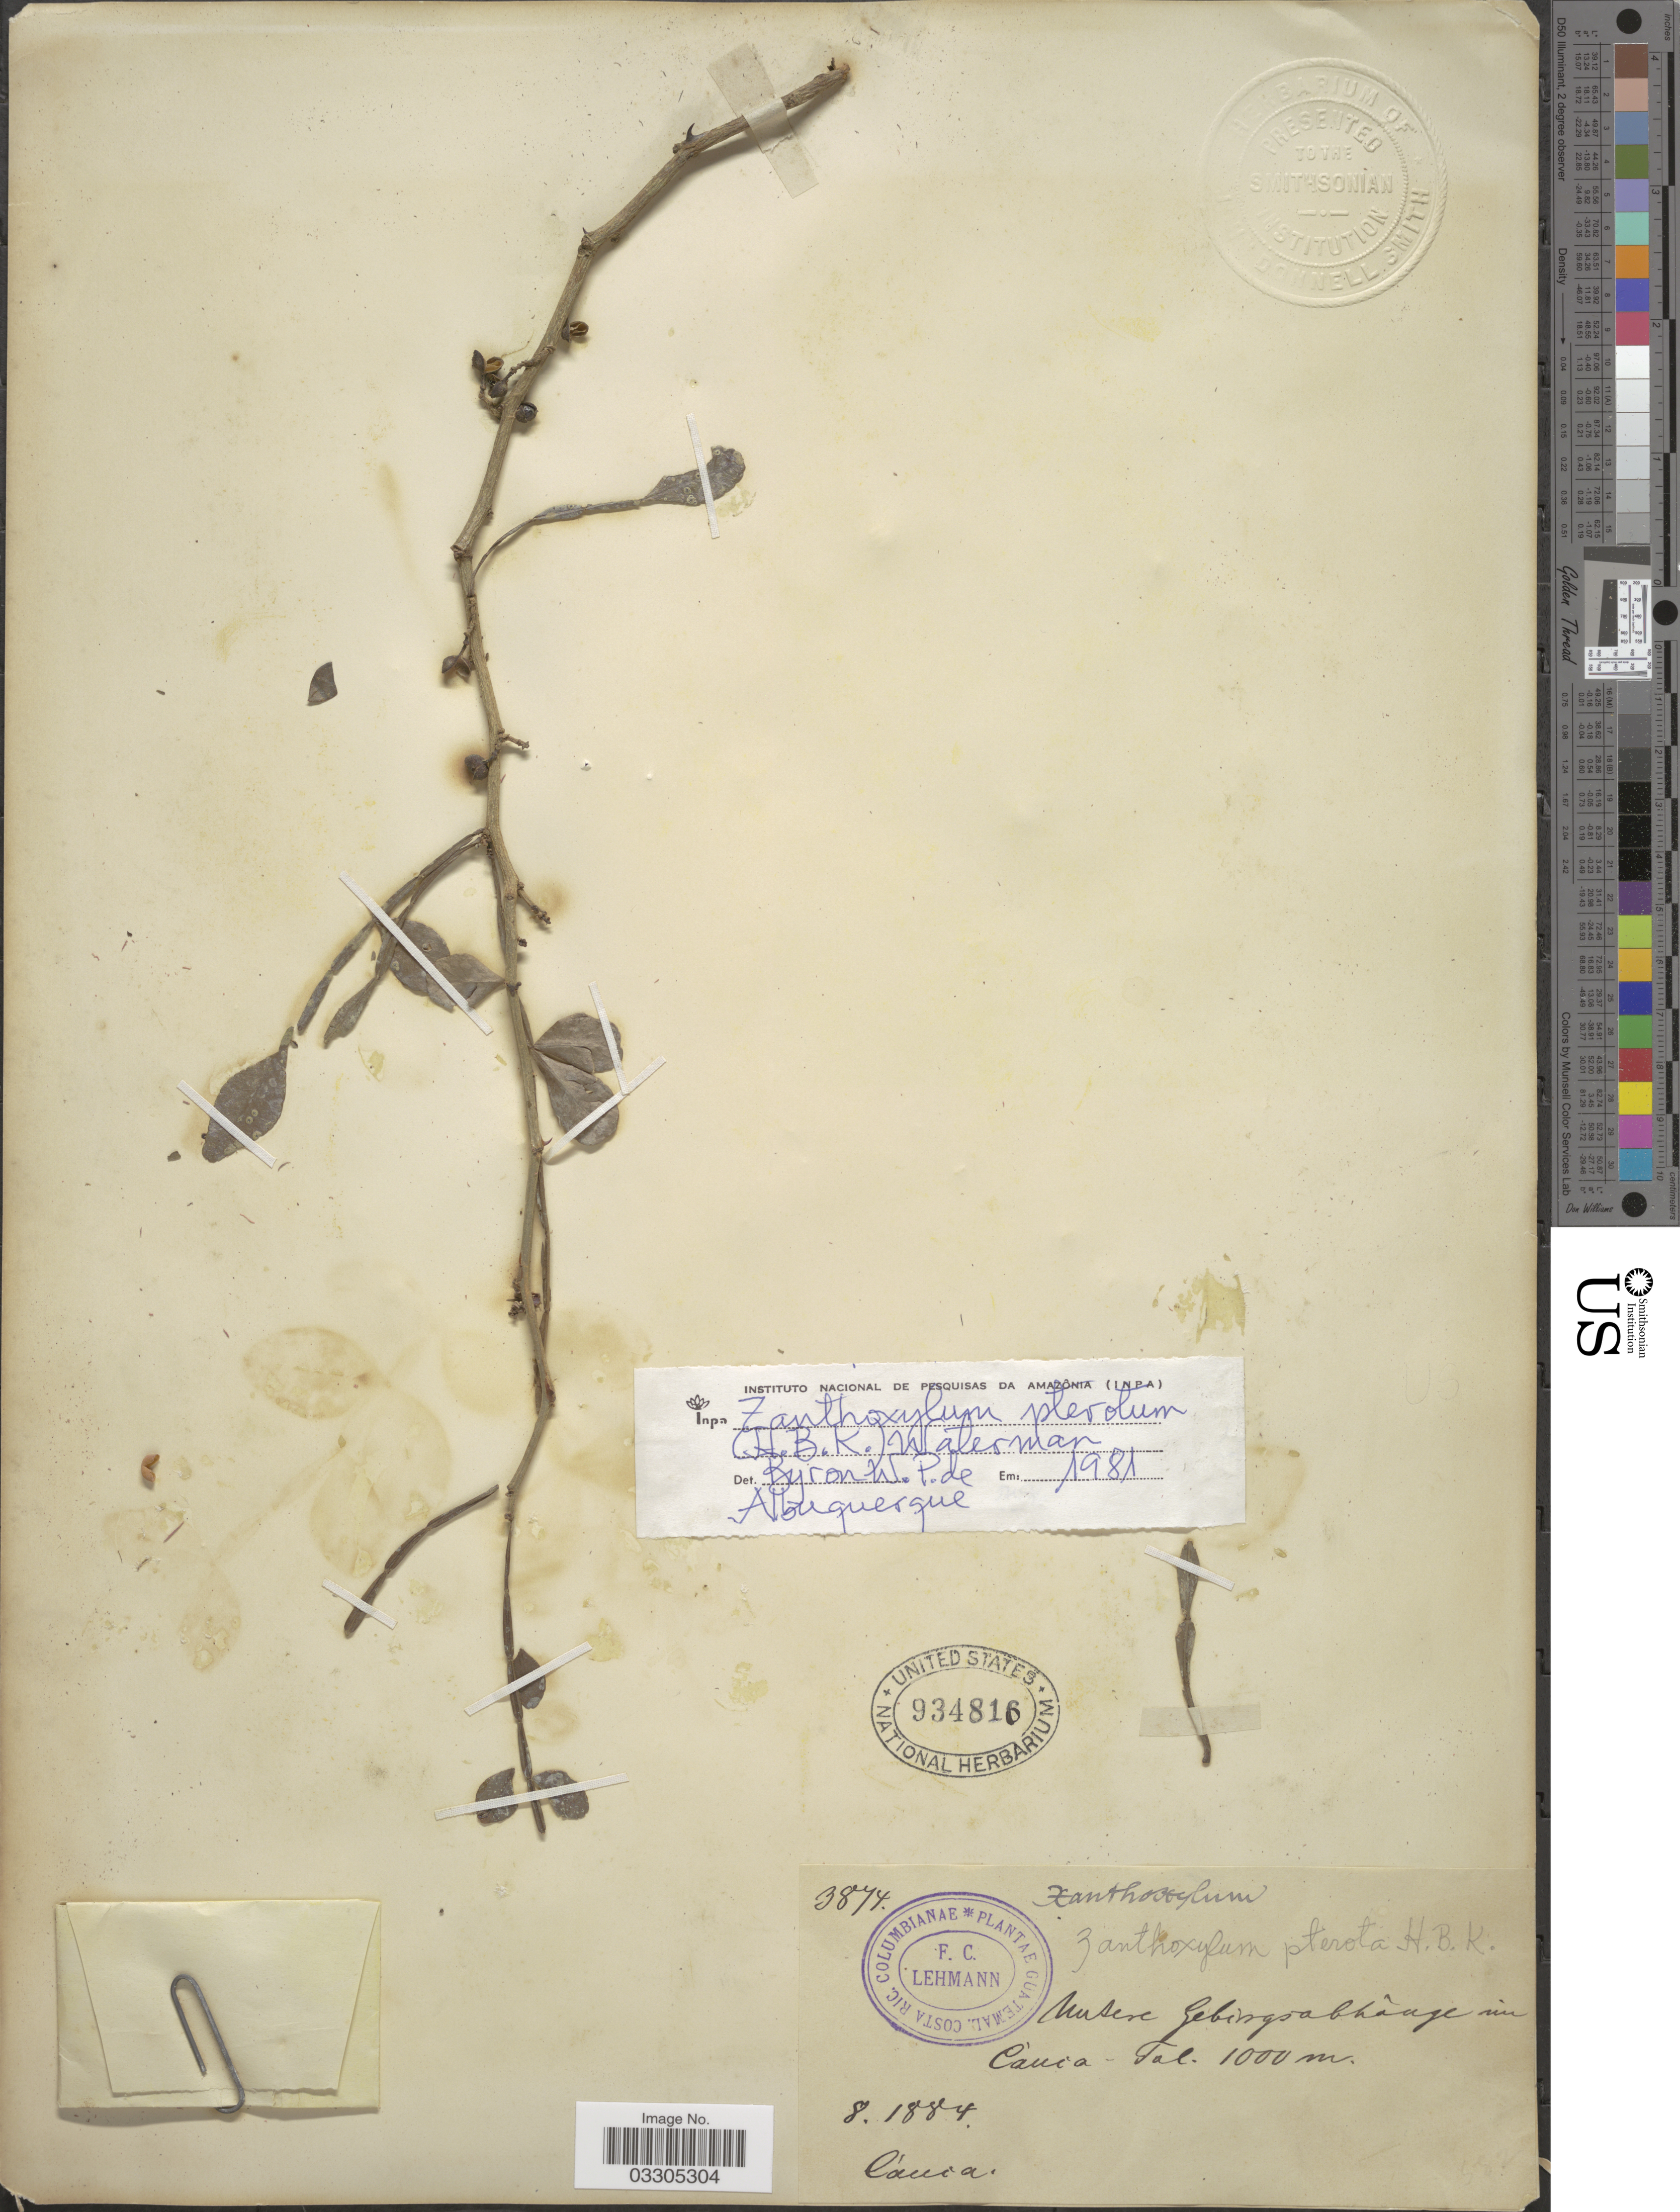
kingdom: Plantae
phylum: Tracheophyta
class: Magnoliopsida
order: Sapindales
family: Rutaceae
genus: Zanthoxylum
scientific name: Zanthoxylum fagara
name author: (L.) Sarg.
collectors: F. C. Lehmann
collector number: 3874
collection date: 1884-08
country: Colombia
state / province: Cauca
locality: Cauca - Tal.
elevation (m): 1000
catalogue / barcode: US 934816